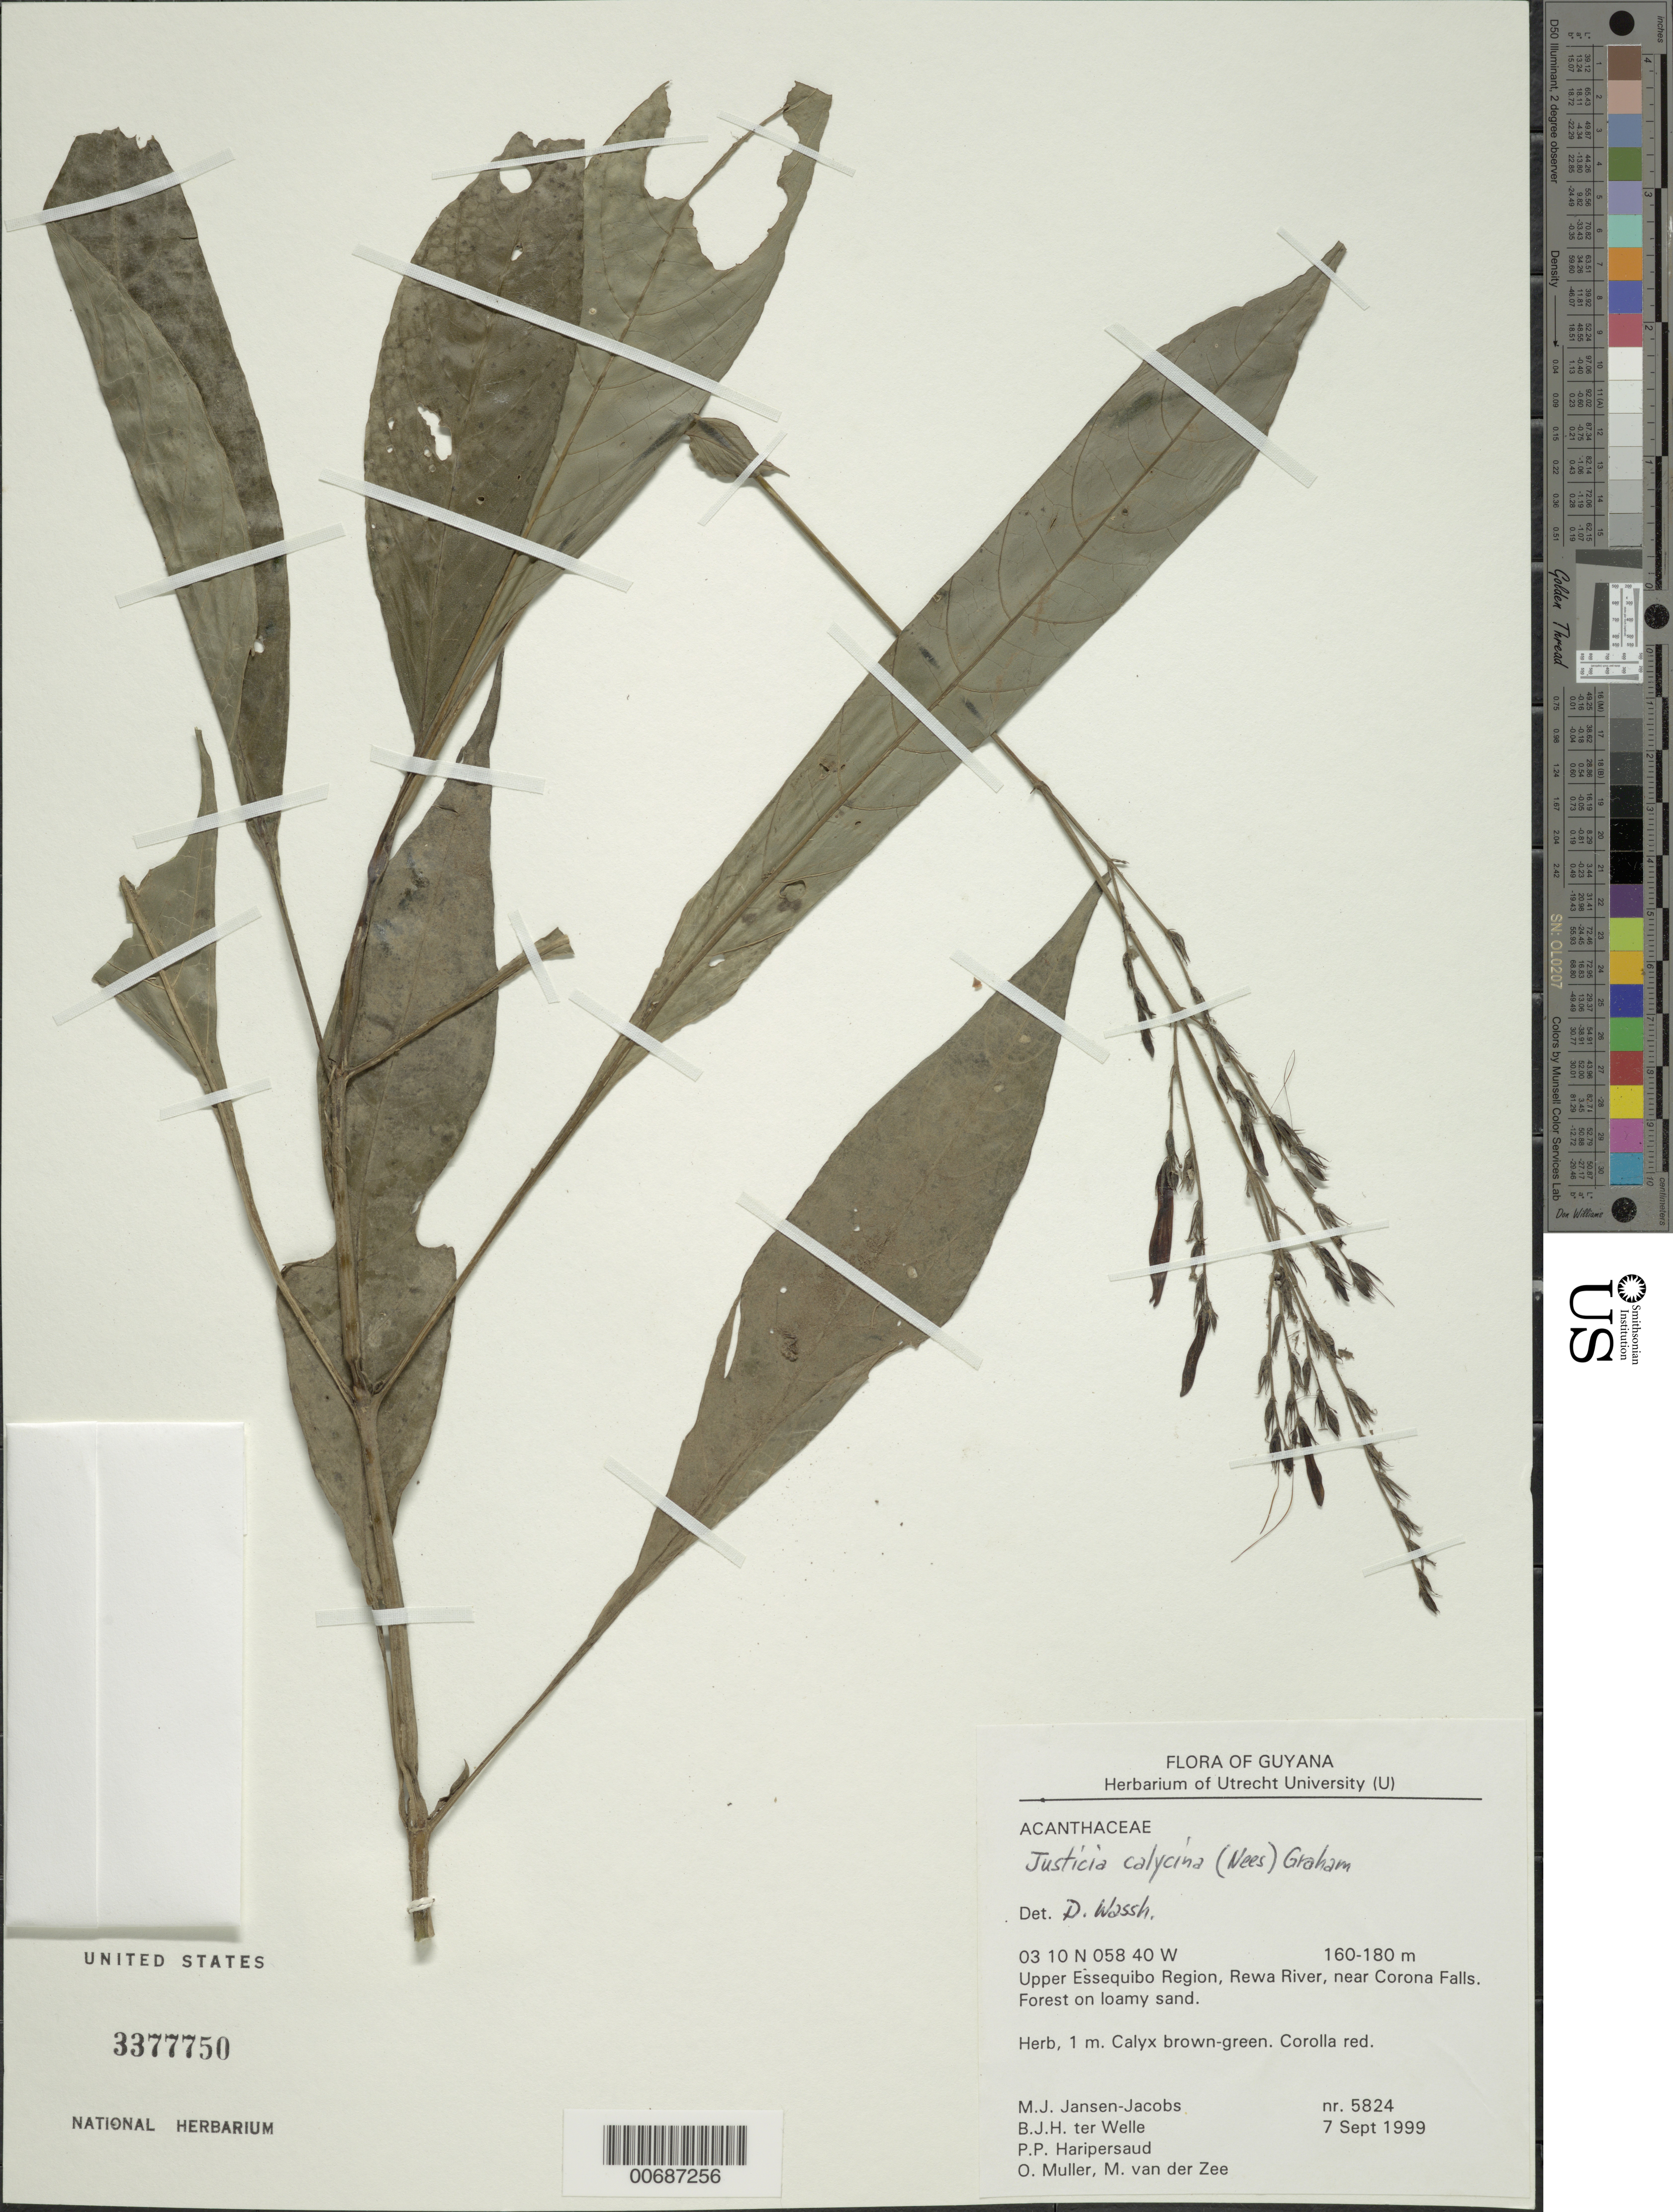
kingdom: Plantae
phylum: Tracheophyta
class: Magnoliopsida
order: Lamiales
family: Acanthaceae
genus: Justicia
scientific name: Justicia calycina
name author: (Nees) V.A.W. Graham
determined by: Wasshausen, Dieter C., (BOT), Smithsonian Institution - National Museum of Natural History (UNITED STATES)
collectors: M. J. Jansen-Jacobs, B. Welle, P. Haripersaud, O. Muller & M. van der Zee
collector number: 5824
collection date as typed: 7-Sep-99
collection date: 1999-09-07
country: Guyana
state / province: U. Takutu-U. Essequibo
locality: Rewa River, near Corona Falls, Upper Essequibo Region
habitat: Forest on loamy sand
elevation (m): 160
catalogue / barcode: US 3377750